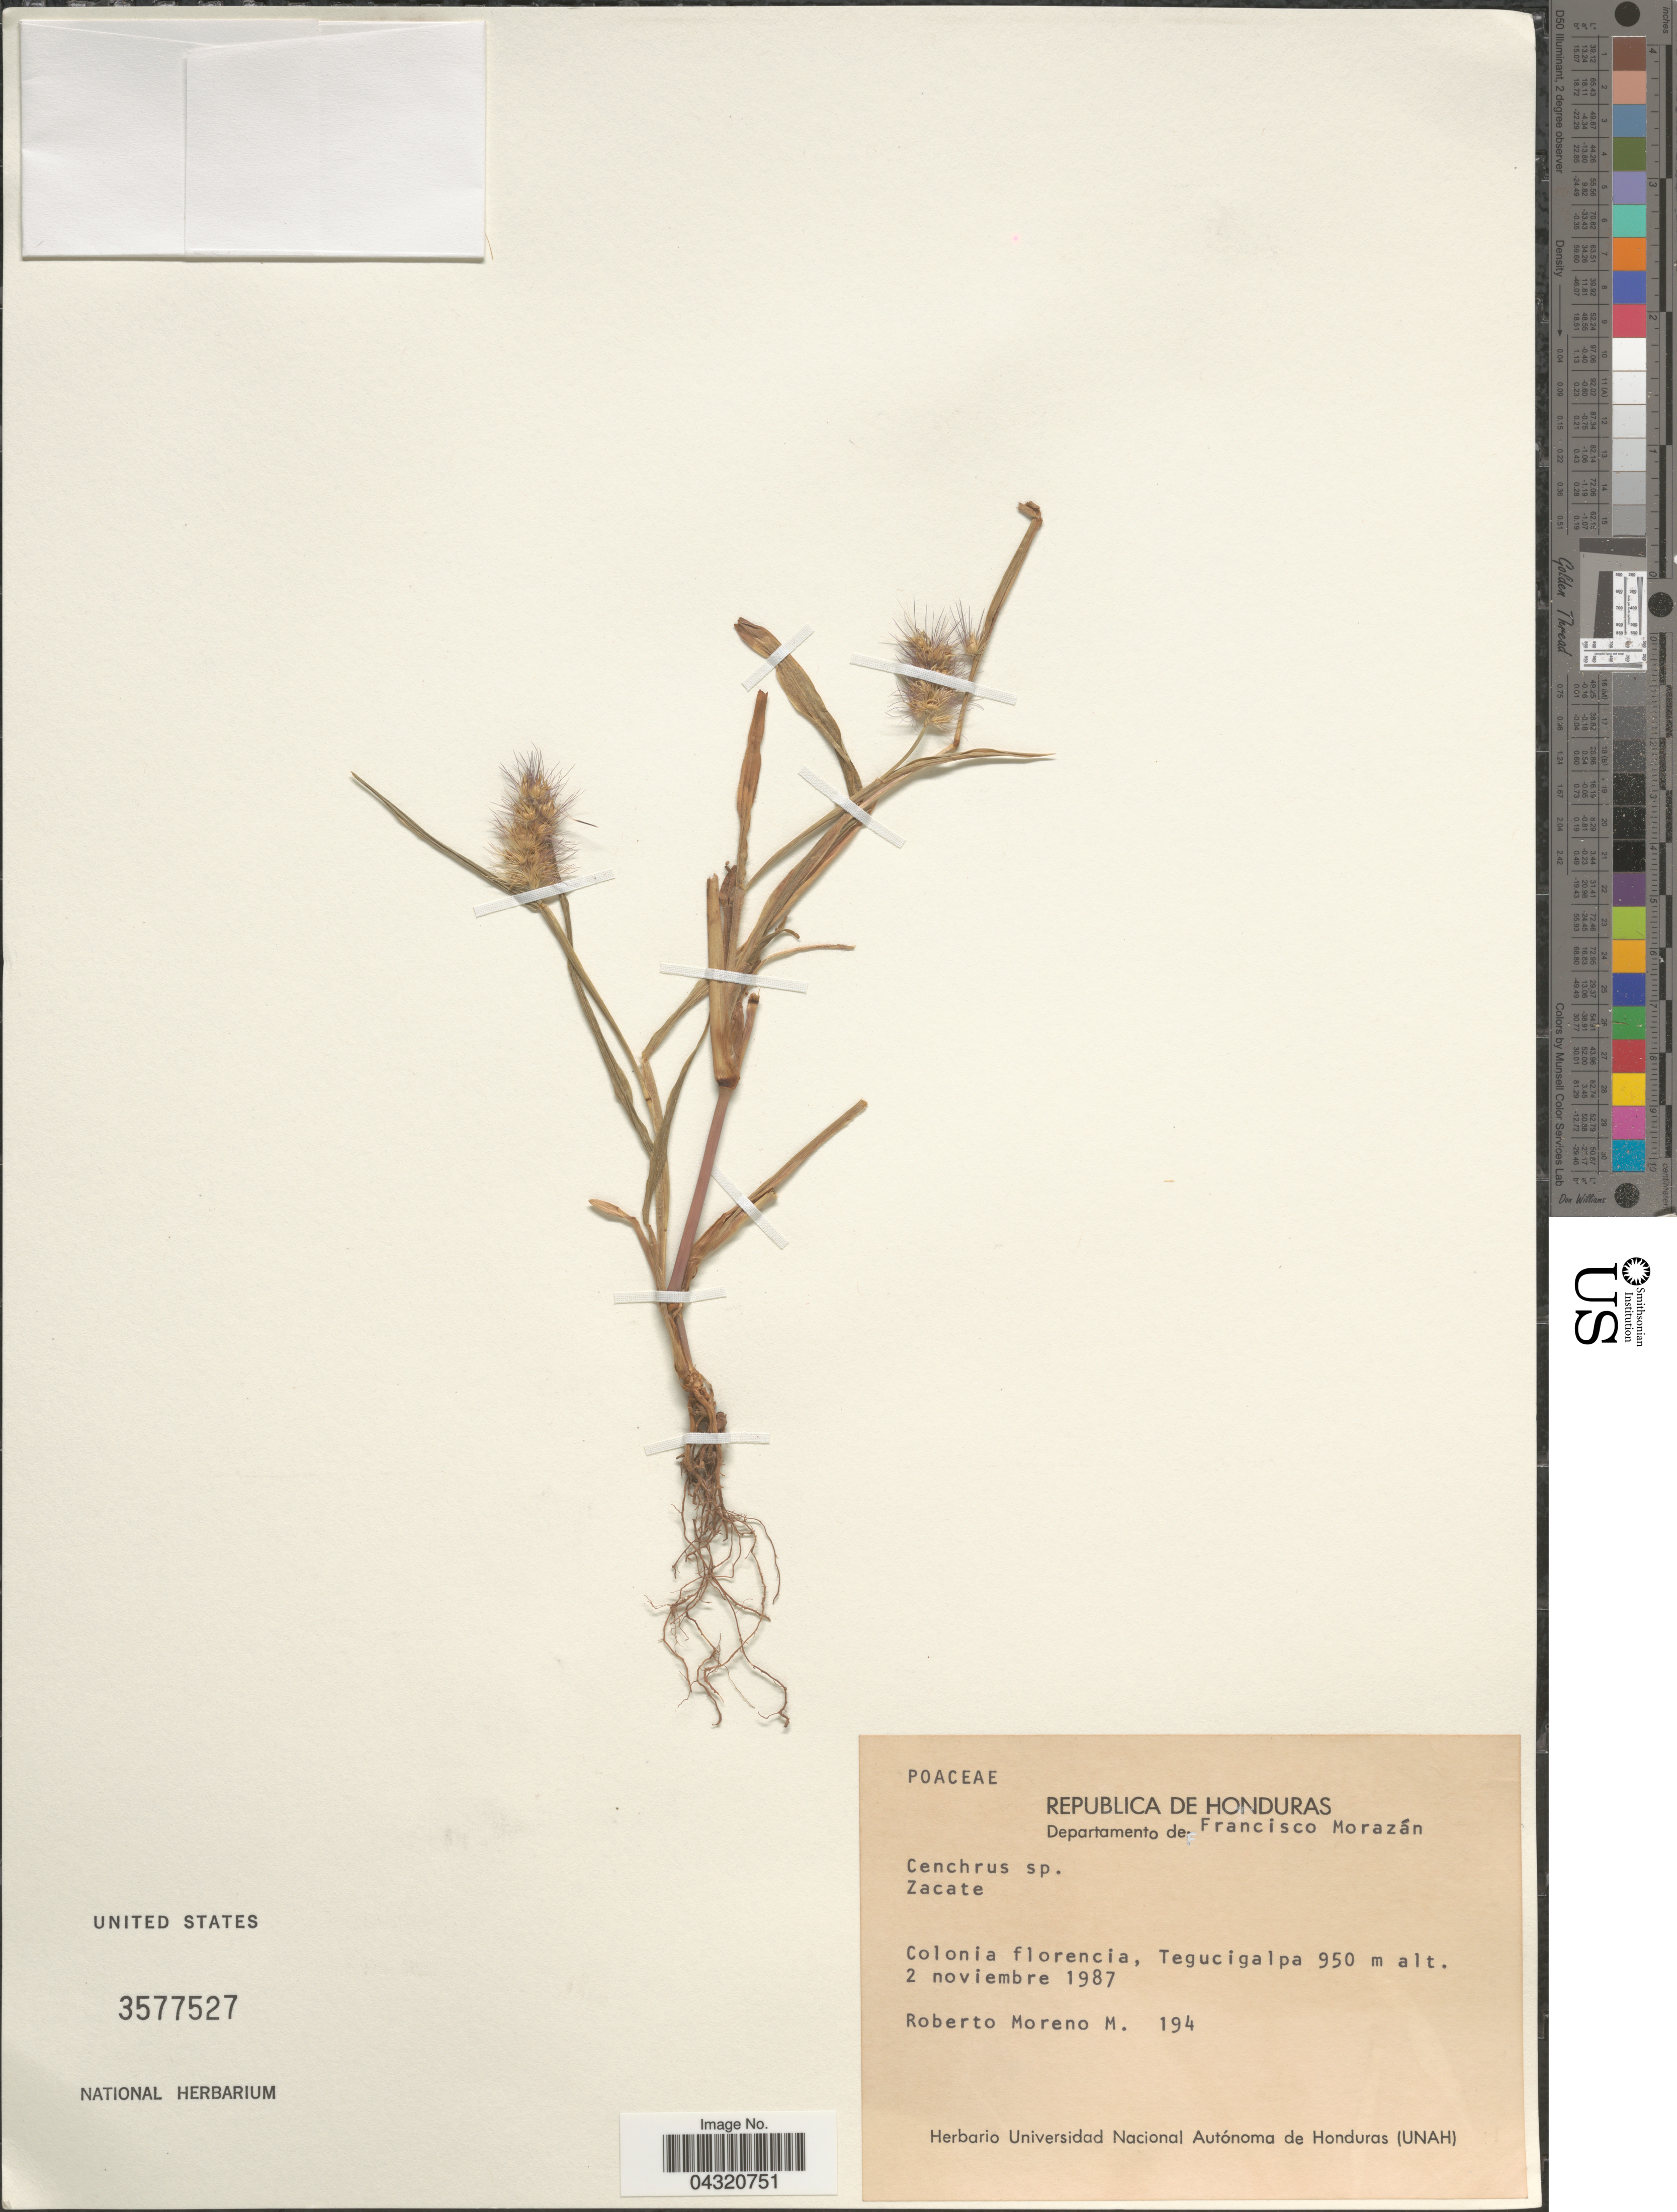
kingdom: Plantae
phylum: Tracheophyta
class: Liliopsida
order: Poales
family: Poaceae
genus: Cenchrus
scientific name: Cenchrus sp.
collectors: R. Moreno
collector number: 194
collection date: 1987-11-02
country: Honduras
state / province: Fco. Morazán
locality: Departamento de Francisco Morazán. Colonia florencia, Tegucigalpa.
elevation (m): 950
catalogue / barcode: US 3577527